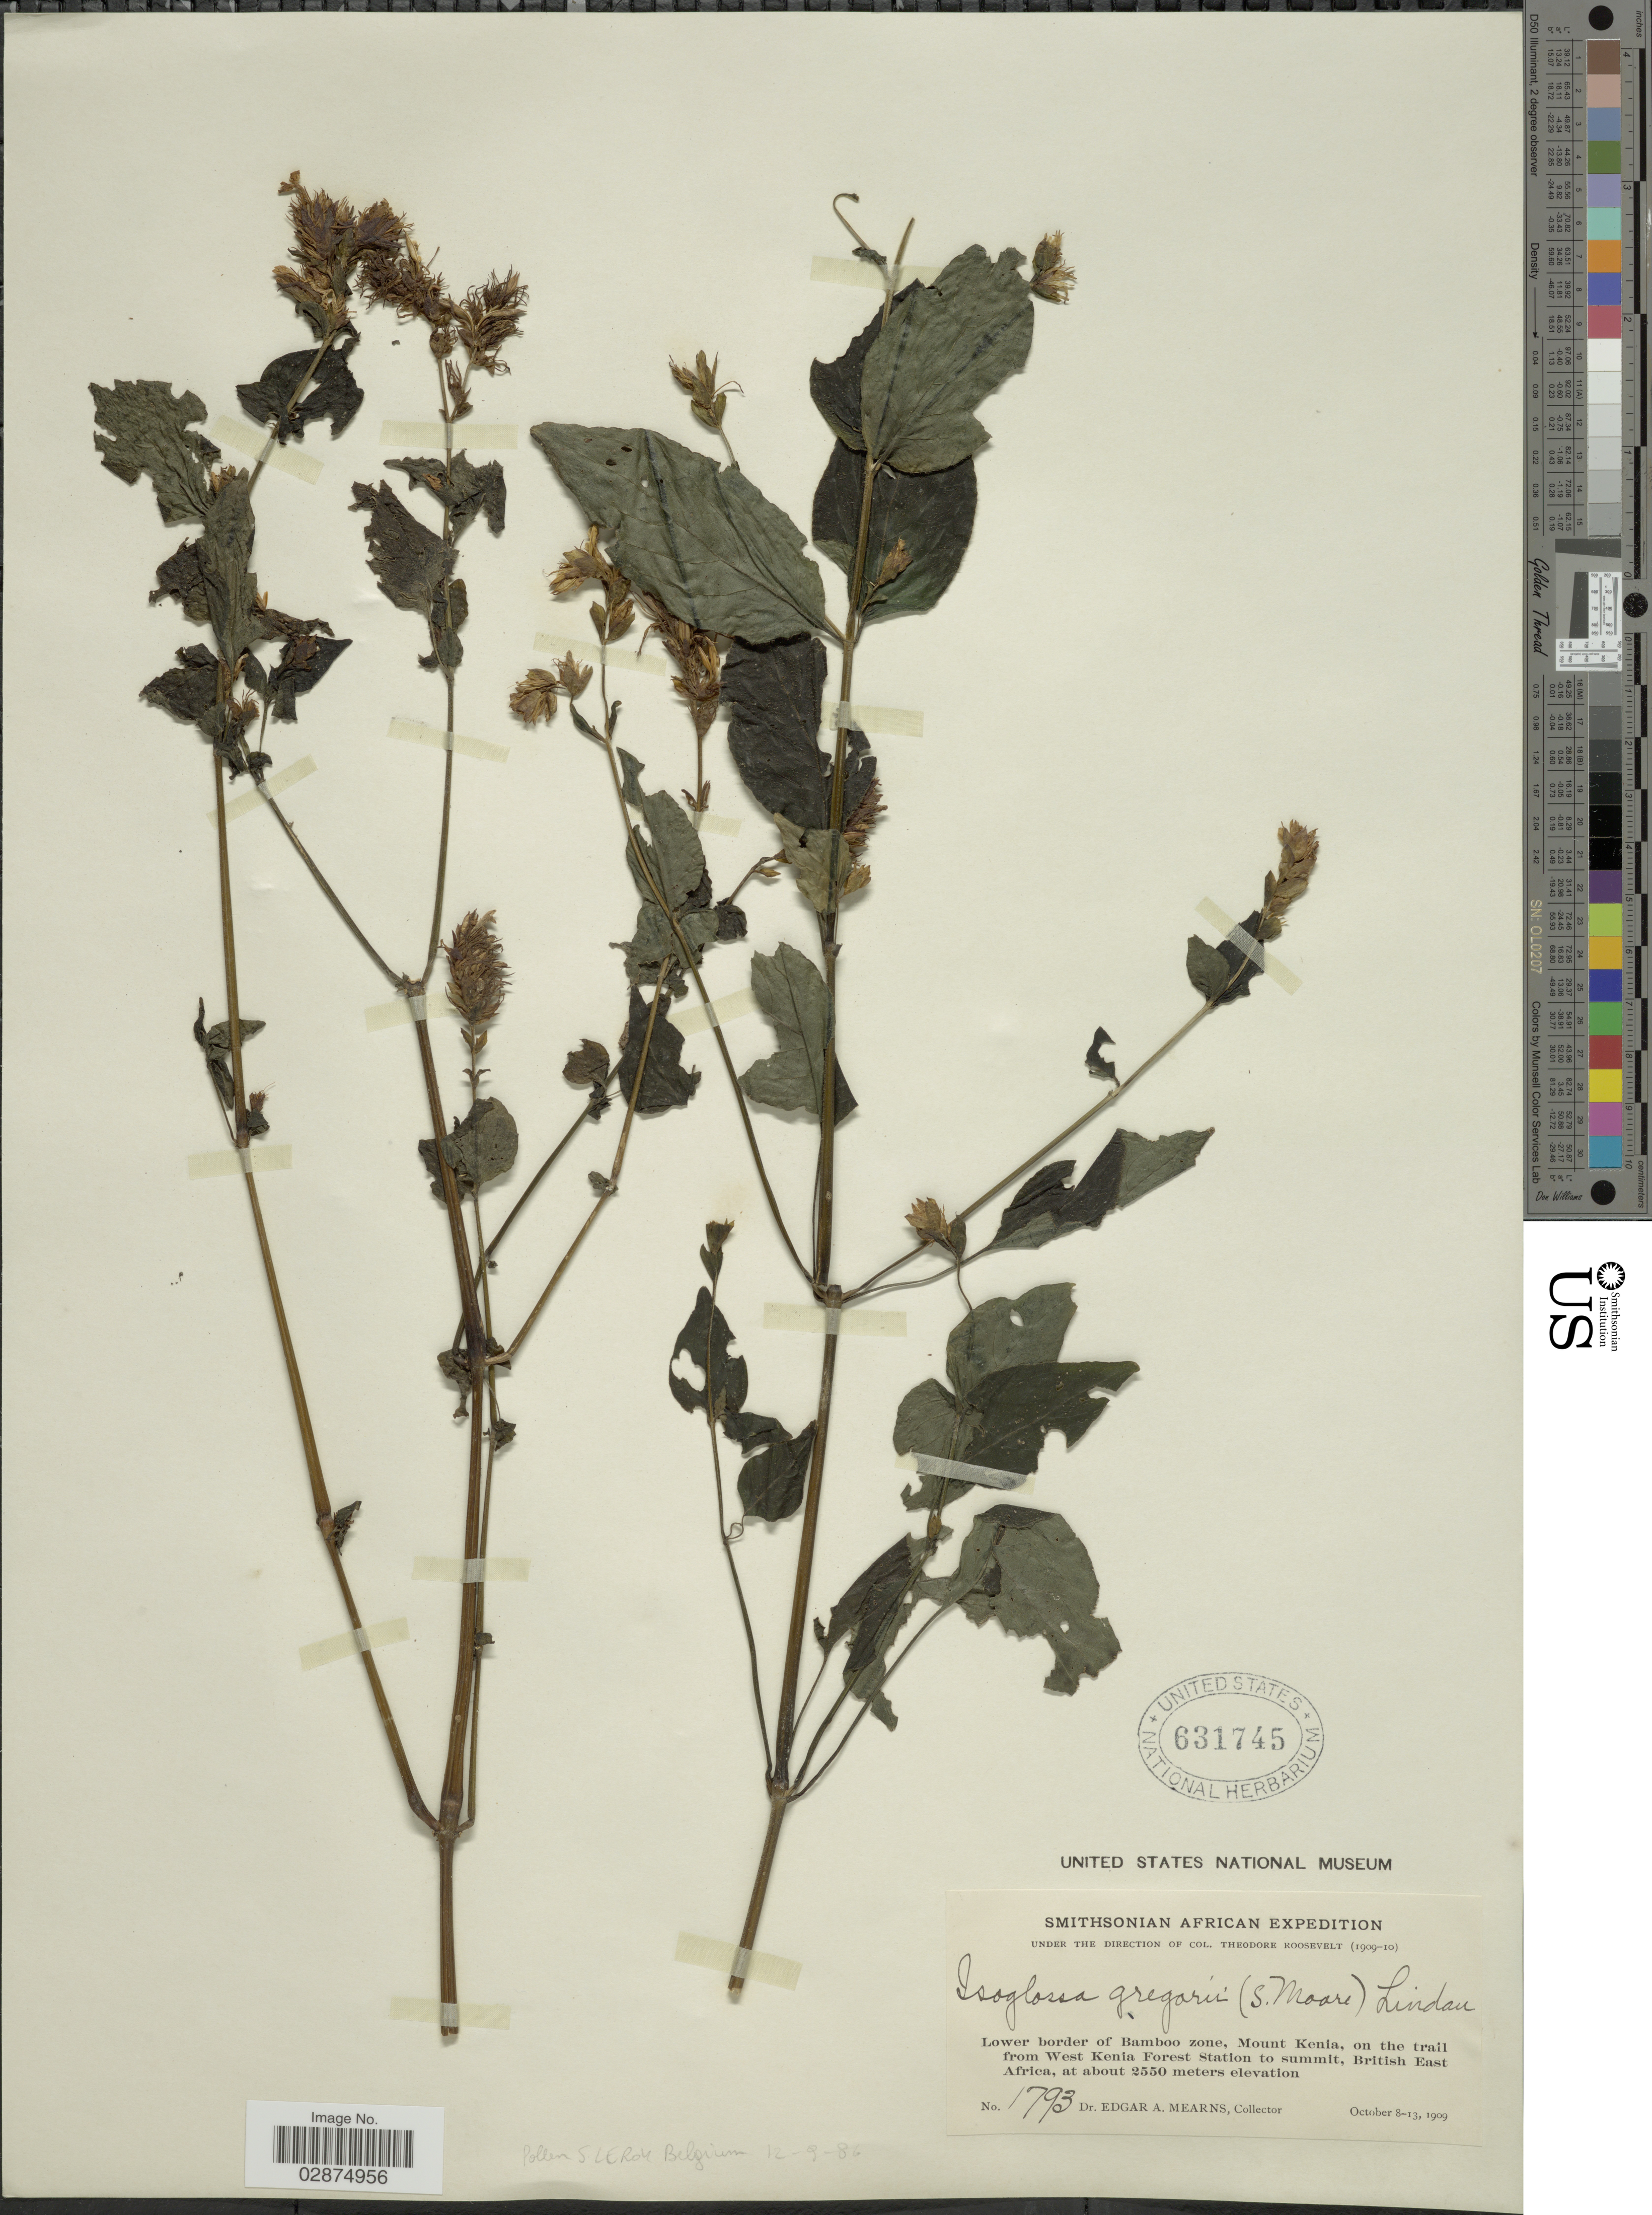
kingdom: Plantae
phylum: Tracheophyta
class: Magnoliopsida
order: Lamiales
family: Acanthaceae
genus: Isoglossa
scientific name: Isoglossa gregoryi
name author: (S. Moore) Lindau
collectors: E. A. Mearns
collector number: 1793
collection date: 1909-10-08/1909-10-13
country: Kenya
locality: Lower border of Bamboo zone, Mount Kenia, on the trail from West Kenia Forest Station to summit. British East Africa.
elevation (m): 2550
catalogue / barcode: US 631745